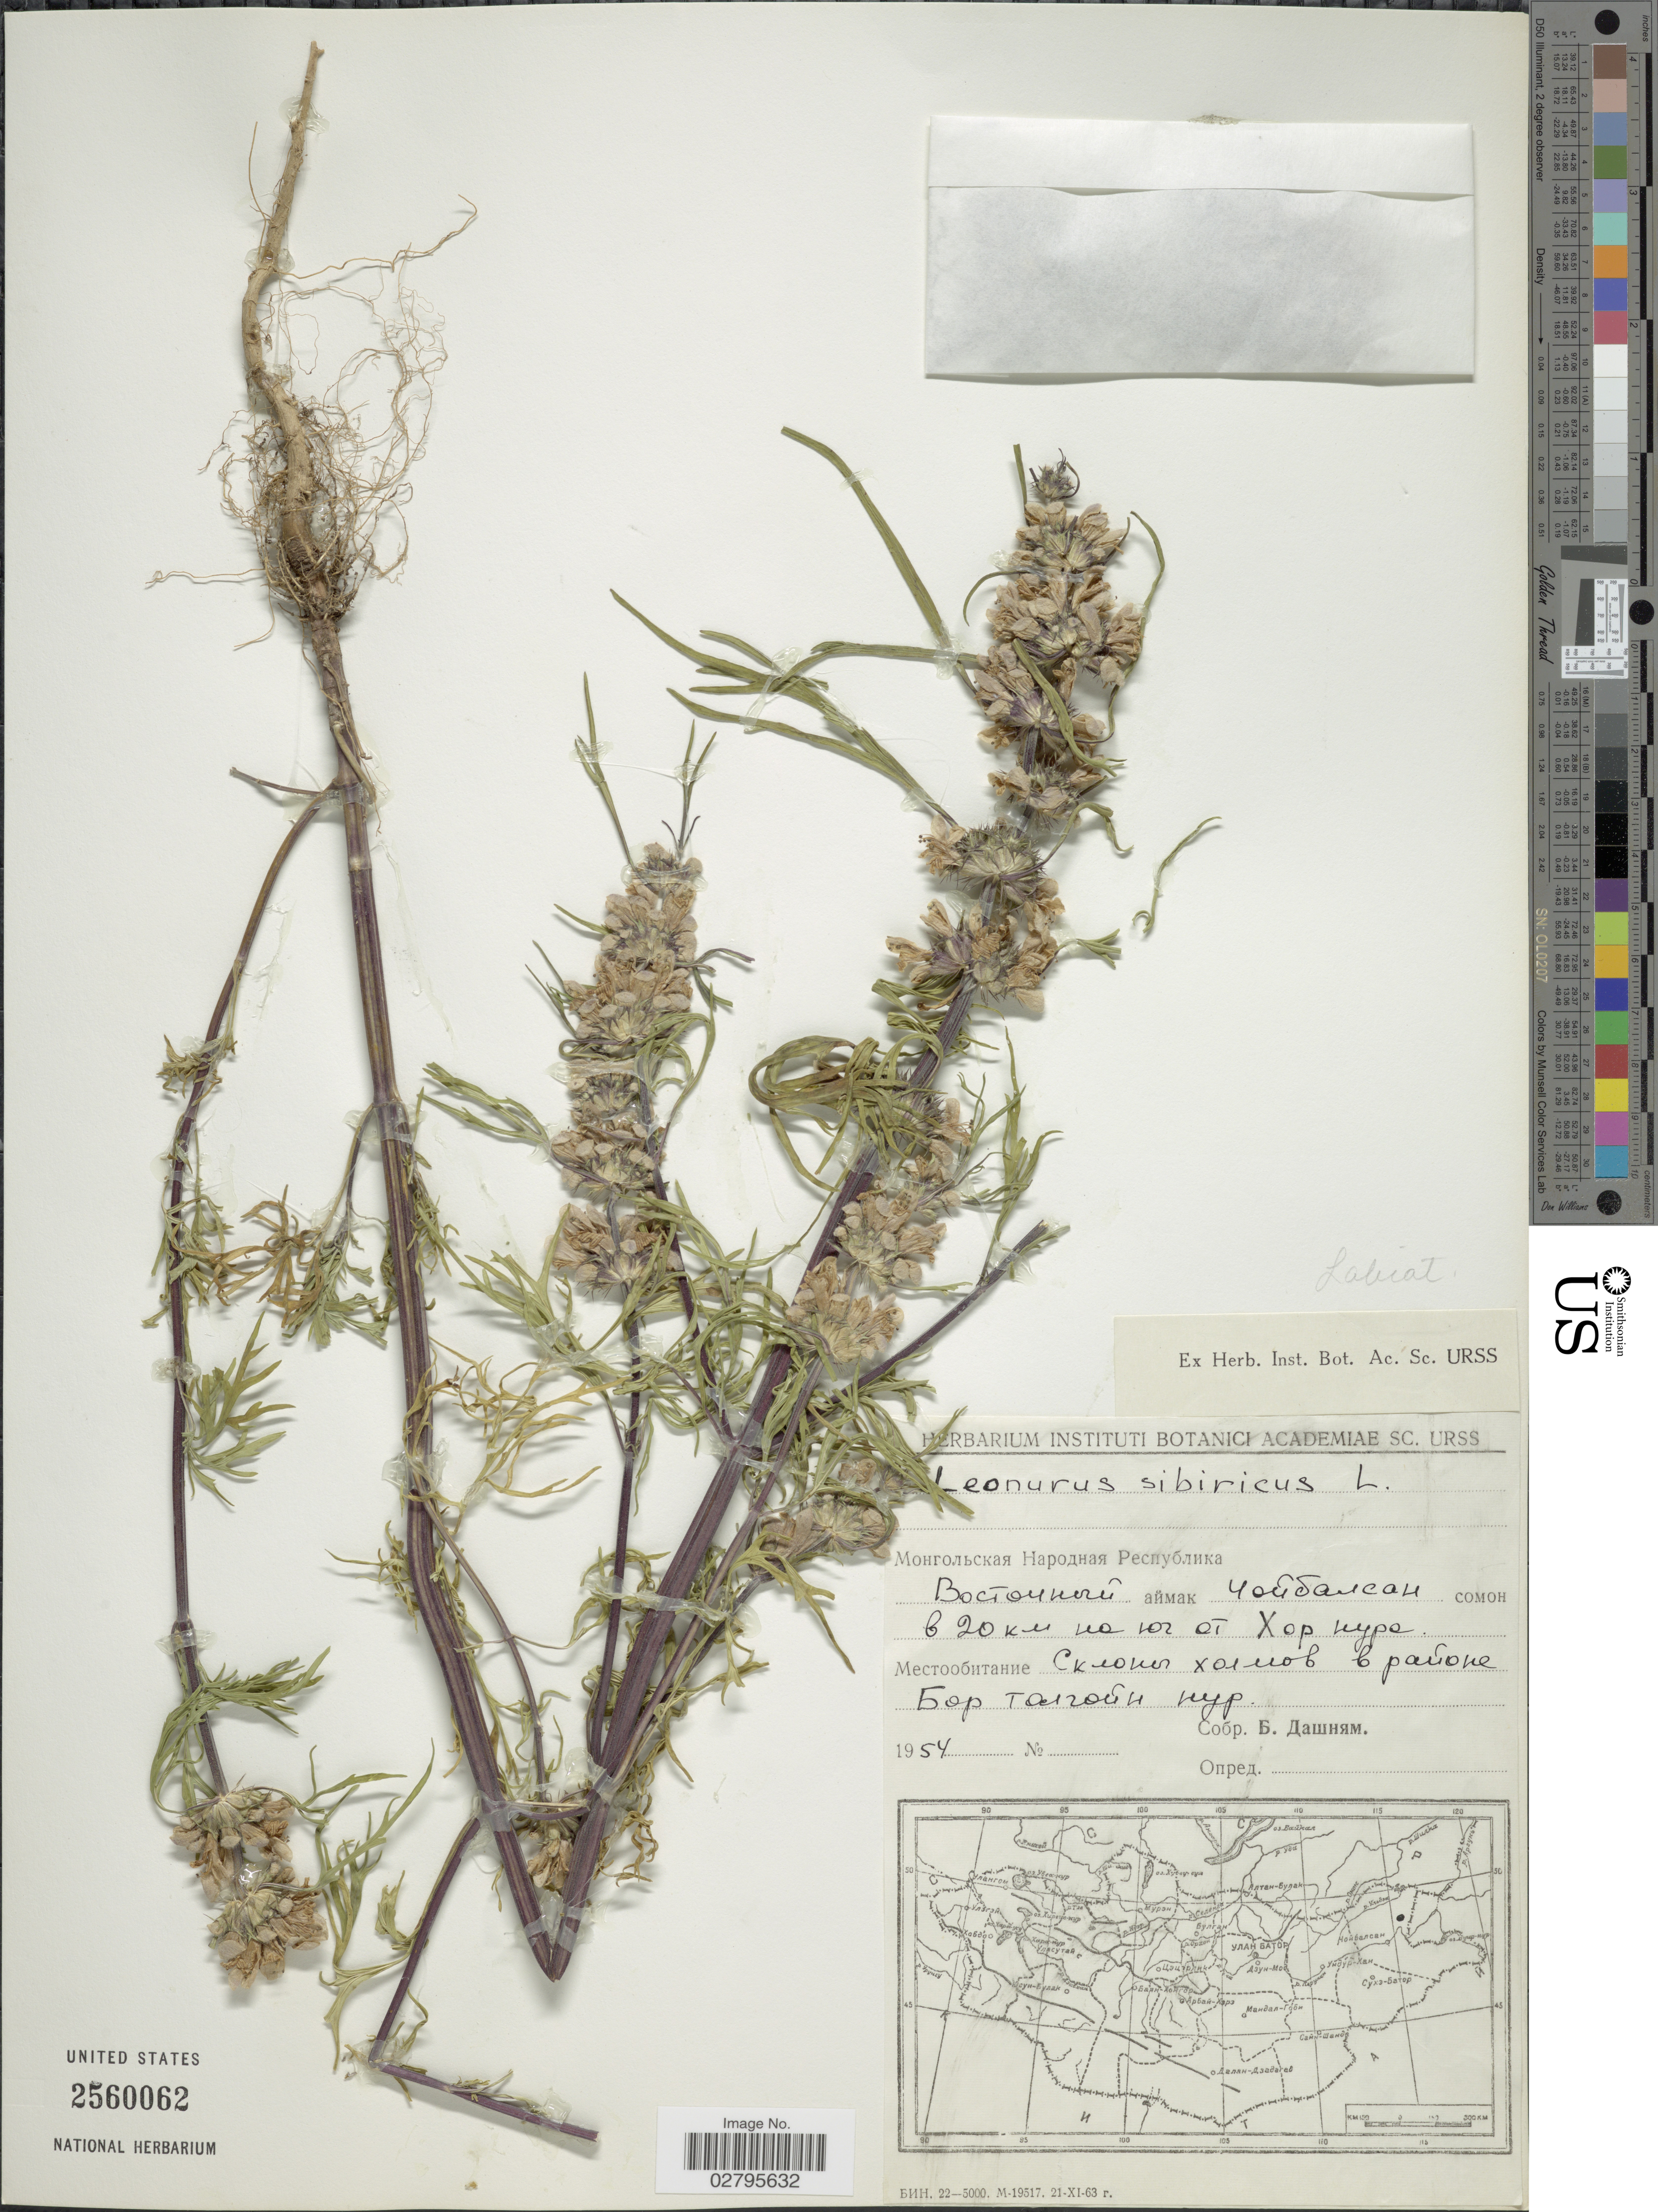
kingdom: Plantae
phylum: Tracheophyta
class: Magnoliopsida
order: Lamiales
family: Lamiaceae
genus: Leonurus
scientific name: Leonurus sibiricus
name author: L.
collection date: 1954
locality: X.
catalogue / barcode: US 2560062